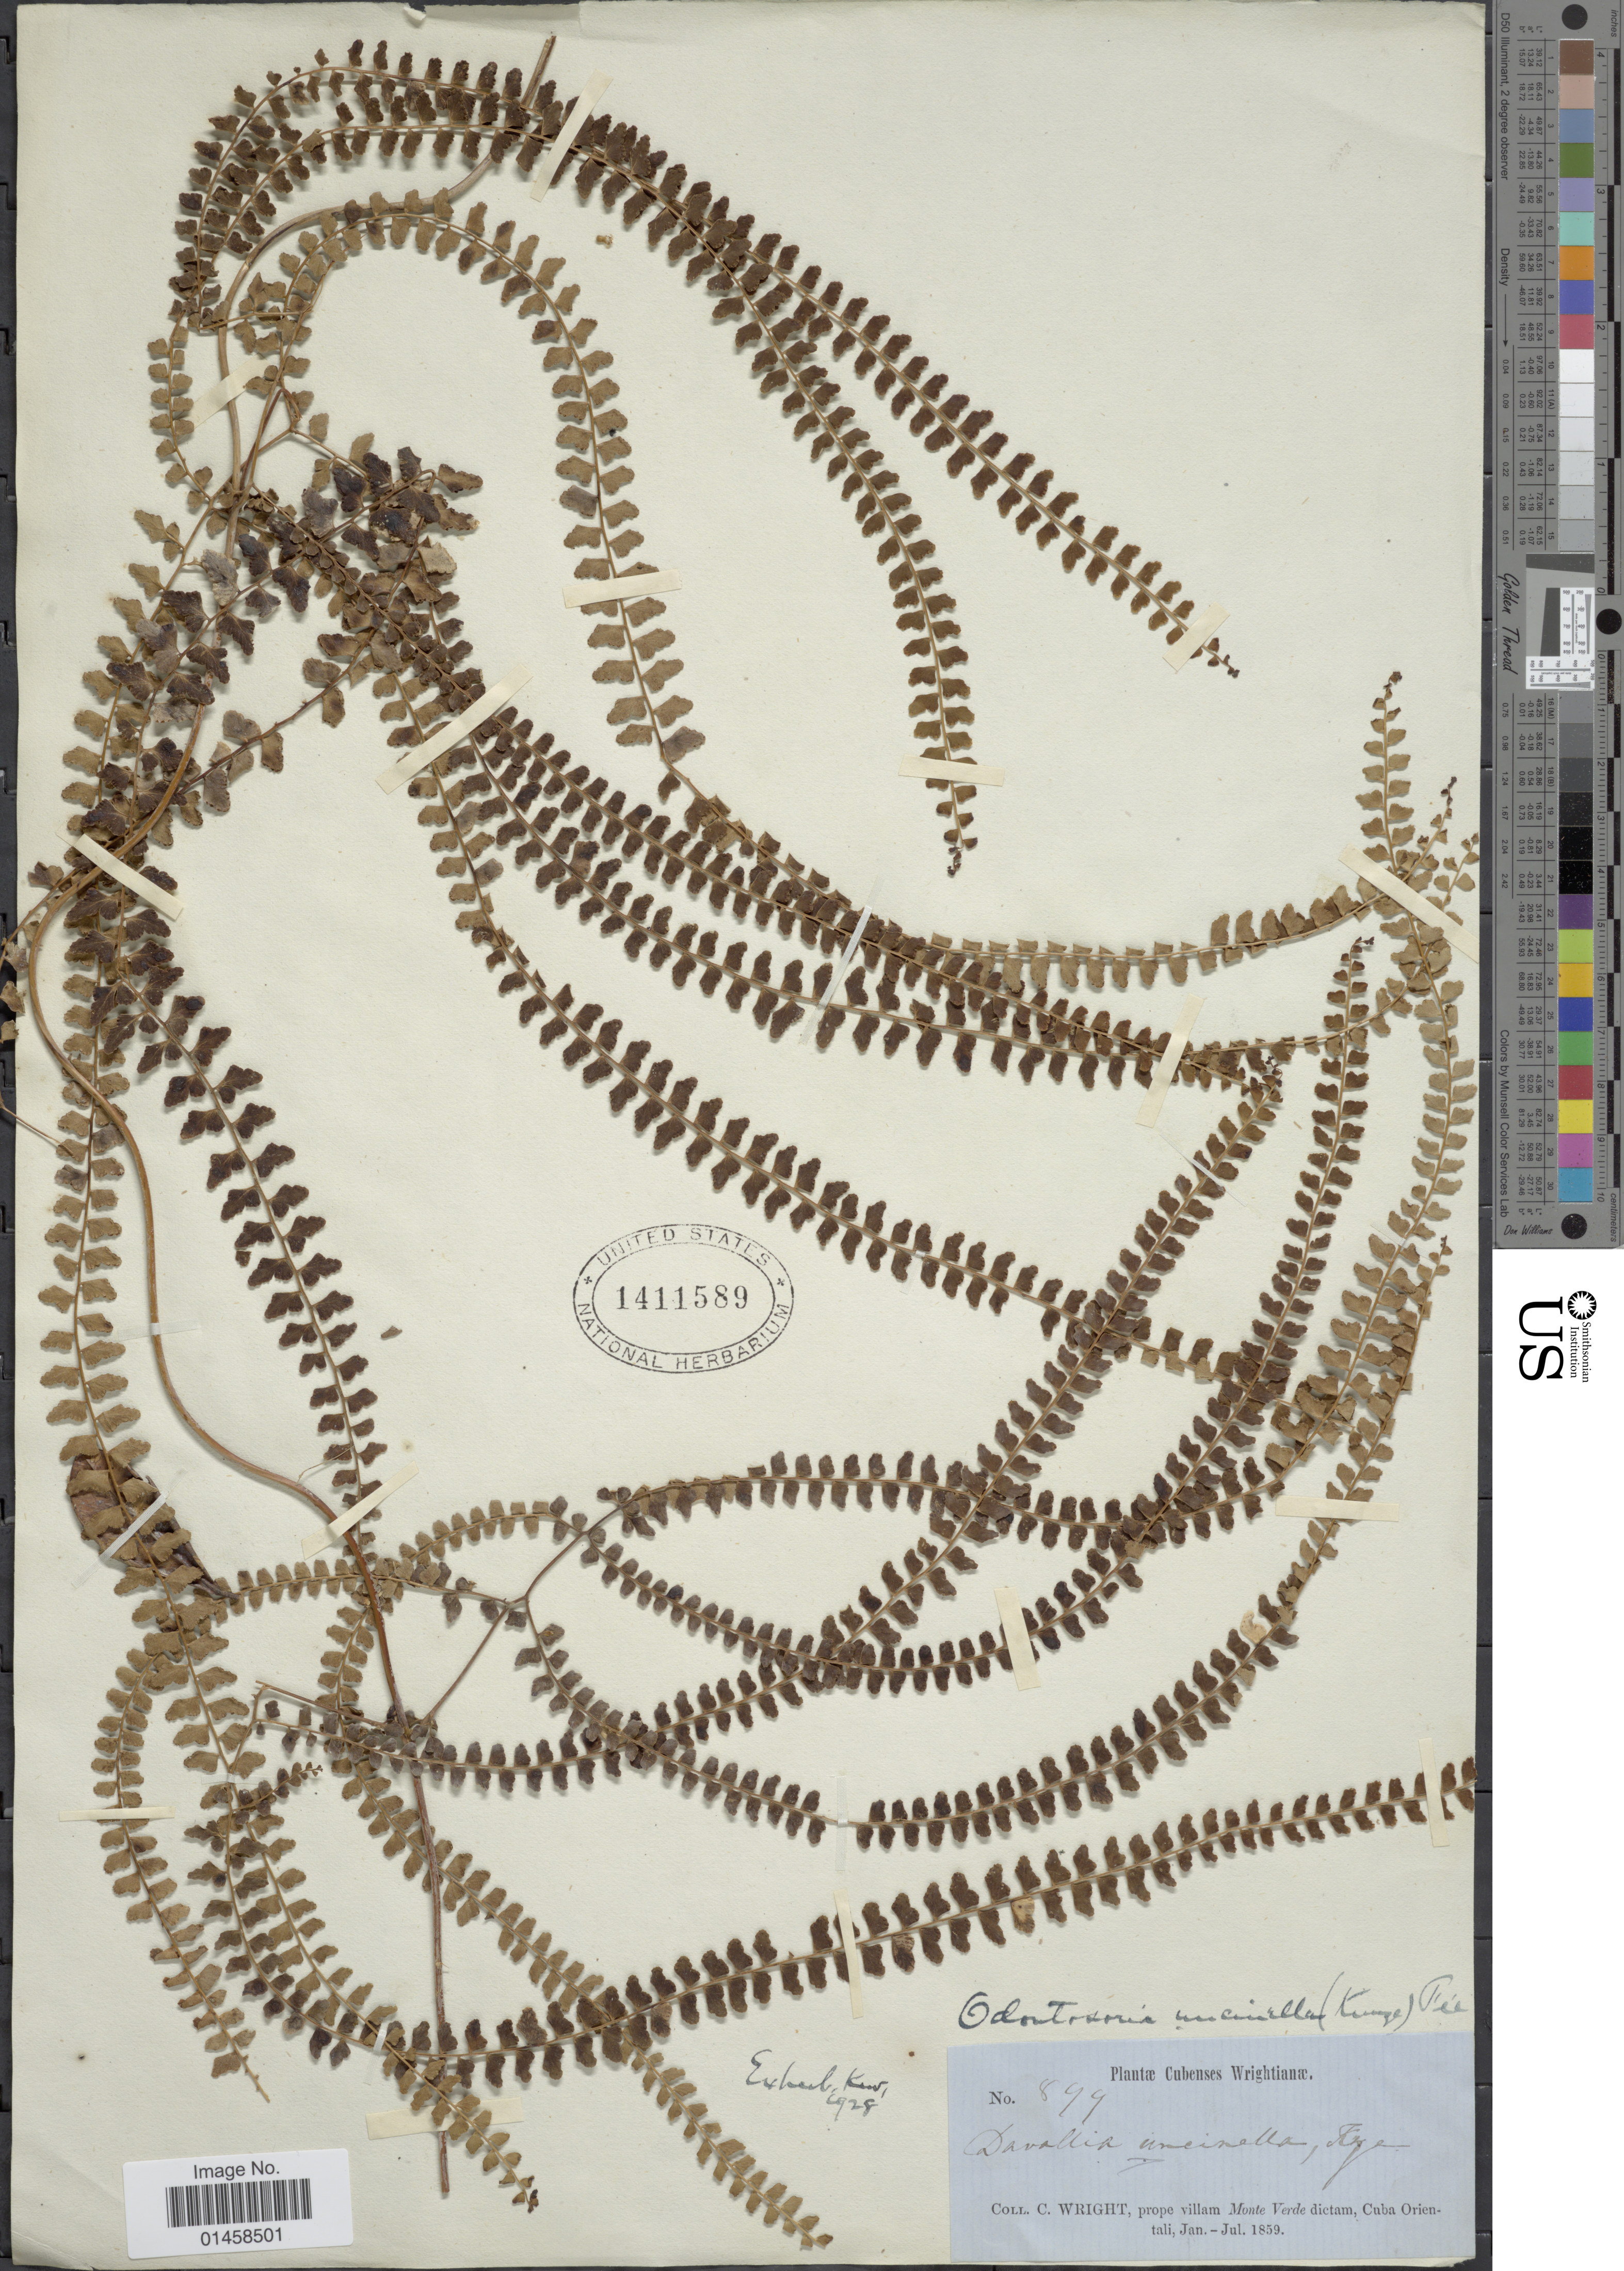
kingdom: Plantae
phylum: Tracheophyta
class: Polypodiopsida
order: Polypodiales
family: Lindsaeaceae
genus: Odontosoria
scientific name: Odontosoria scandens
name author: (Desv.) C. Chr.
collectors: C. Wright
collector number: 899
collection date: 1859-01/1859-07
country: Cuba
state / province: Oriente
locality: Prope villam Monte Verde dictam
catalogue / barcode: US 1411589